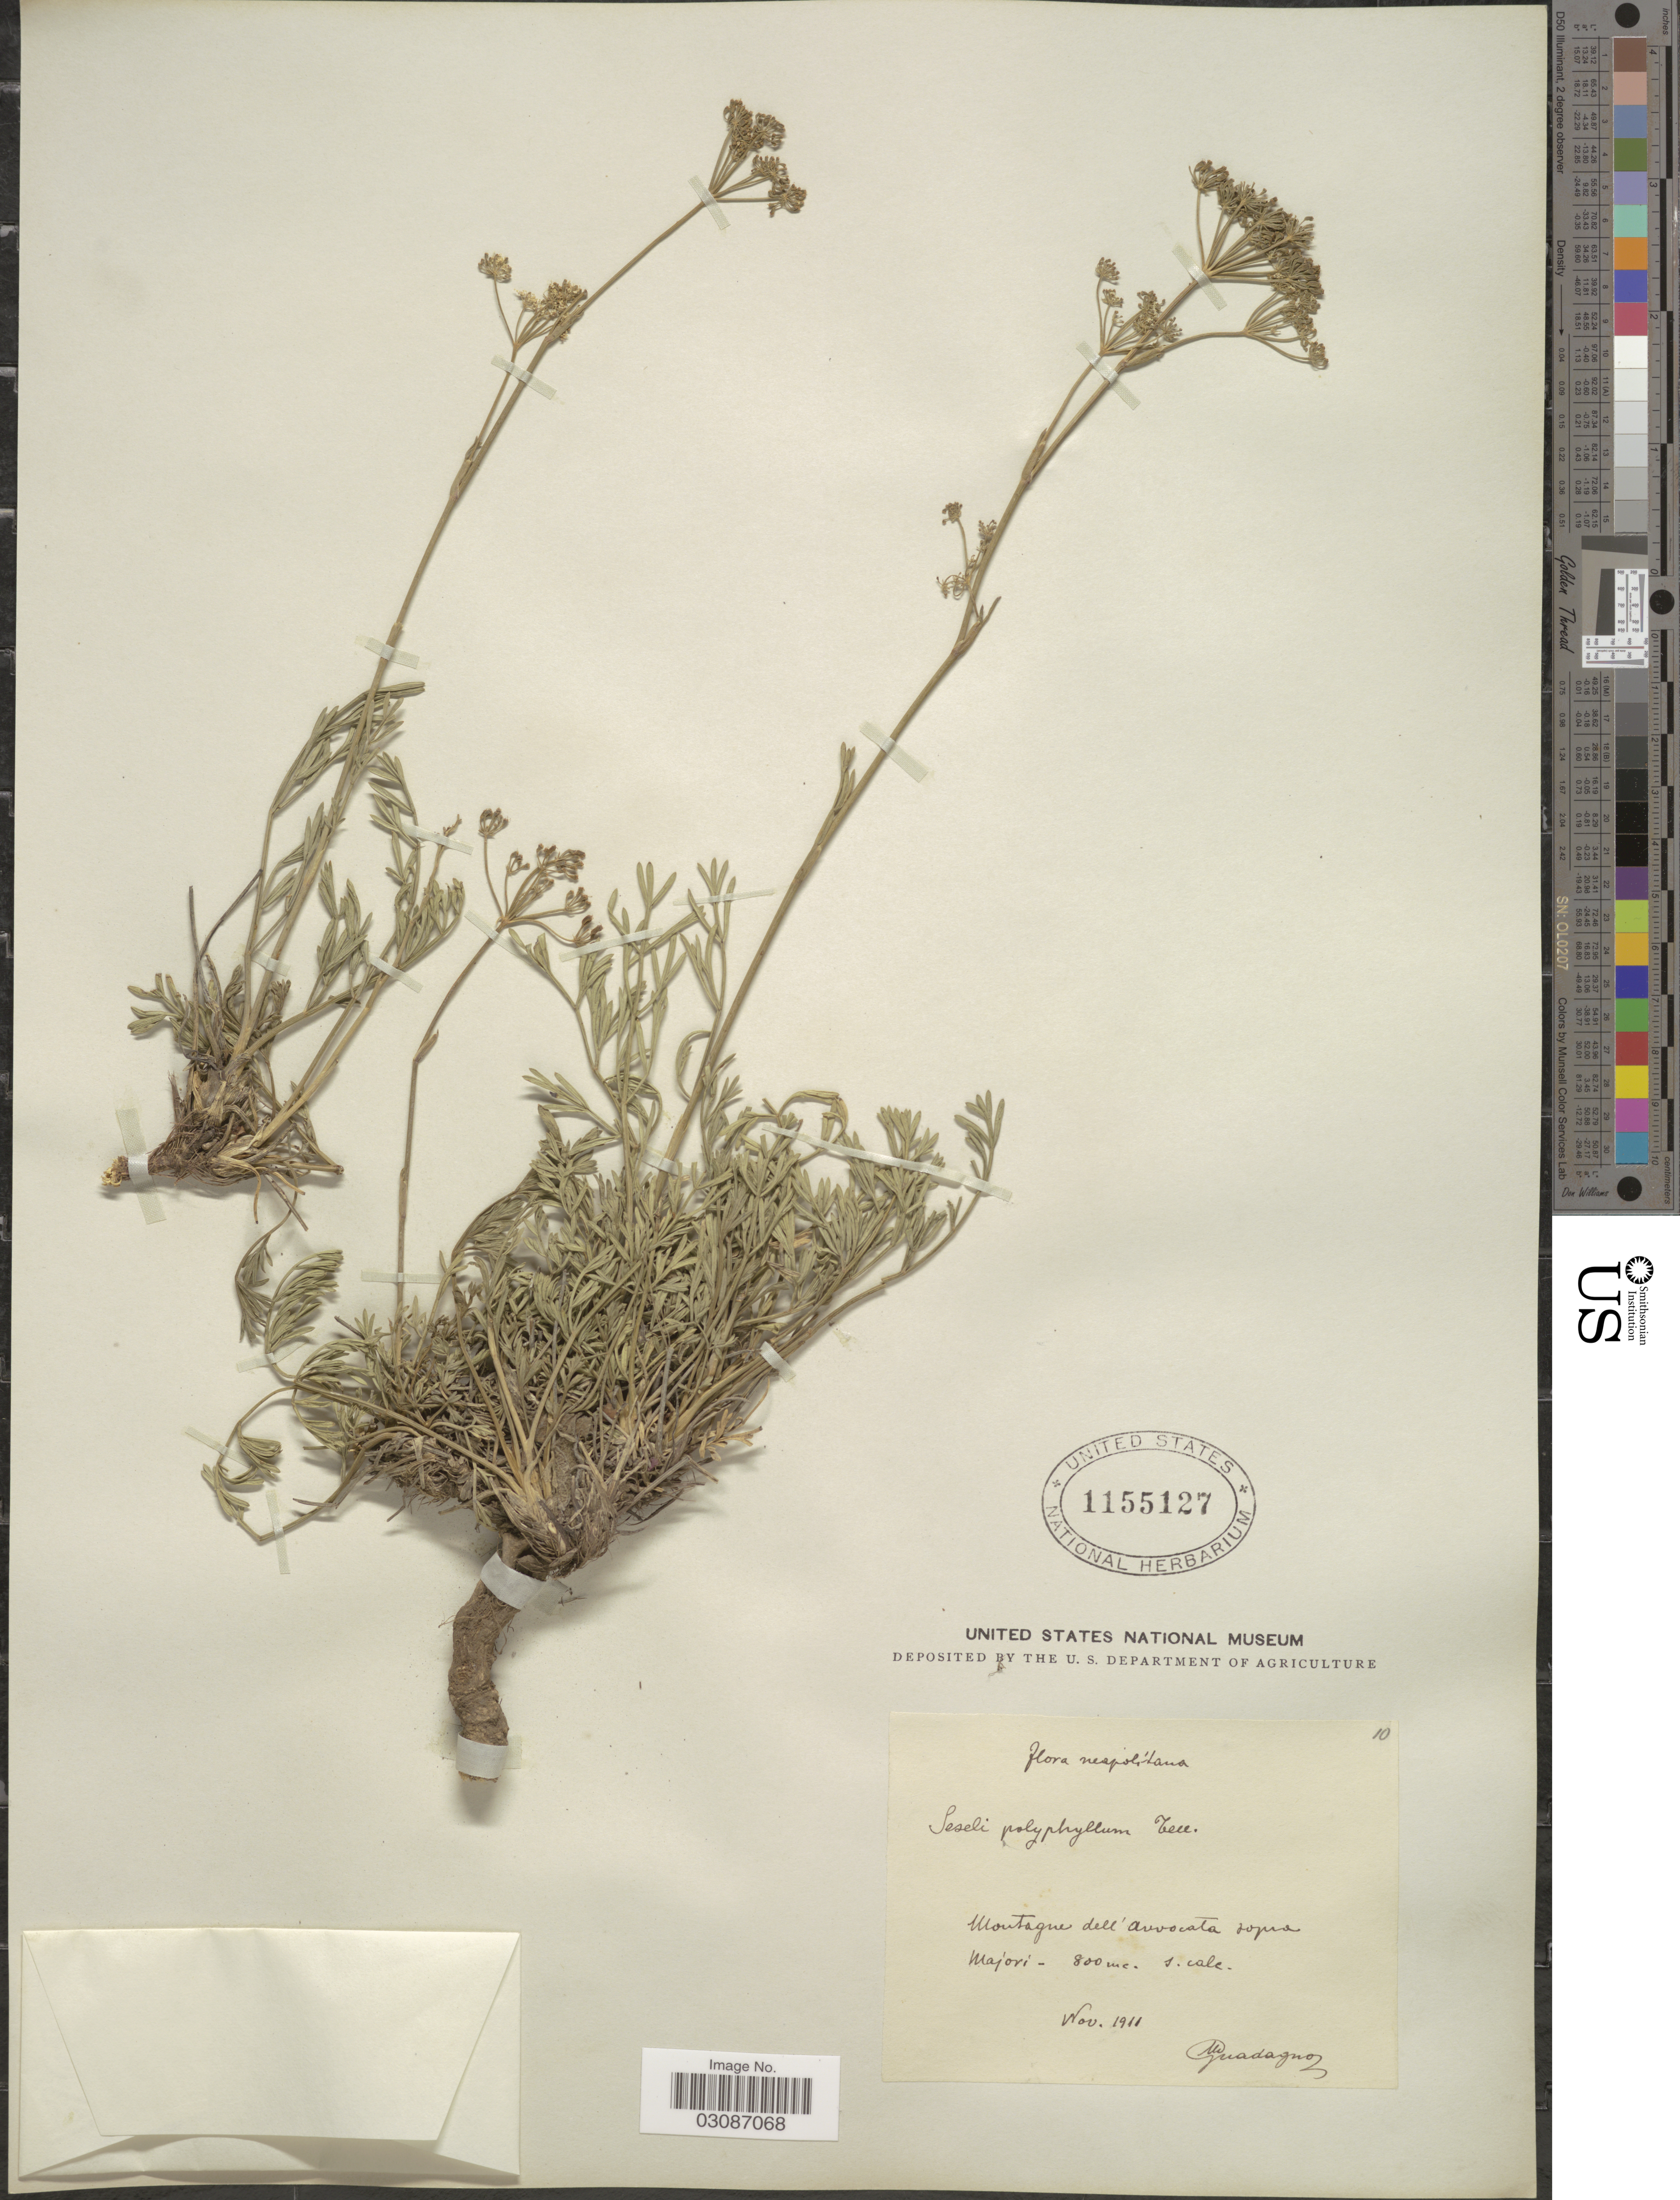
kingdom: Plantae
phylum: Tracheophyta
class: Magnoliopsida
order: Apiales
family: Apiaceae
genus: Seseli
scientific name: Seseli polyphyllum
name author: Ten.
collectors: M. Guadagno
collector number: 10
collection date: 1911-11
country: Italy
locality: Montagne dell' Avvocata sopra Majori.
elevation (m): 800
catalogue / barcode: US 1155127